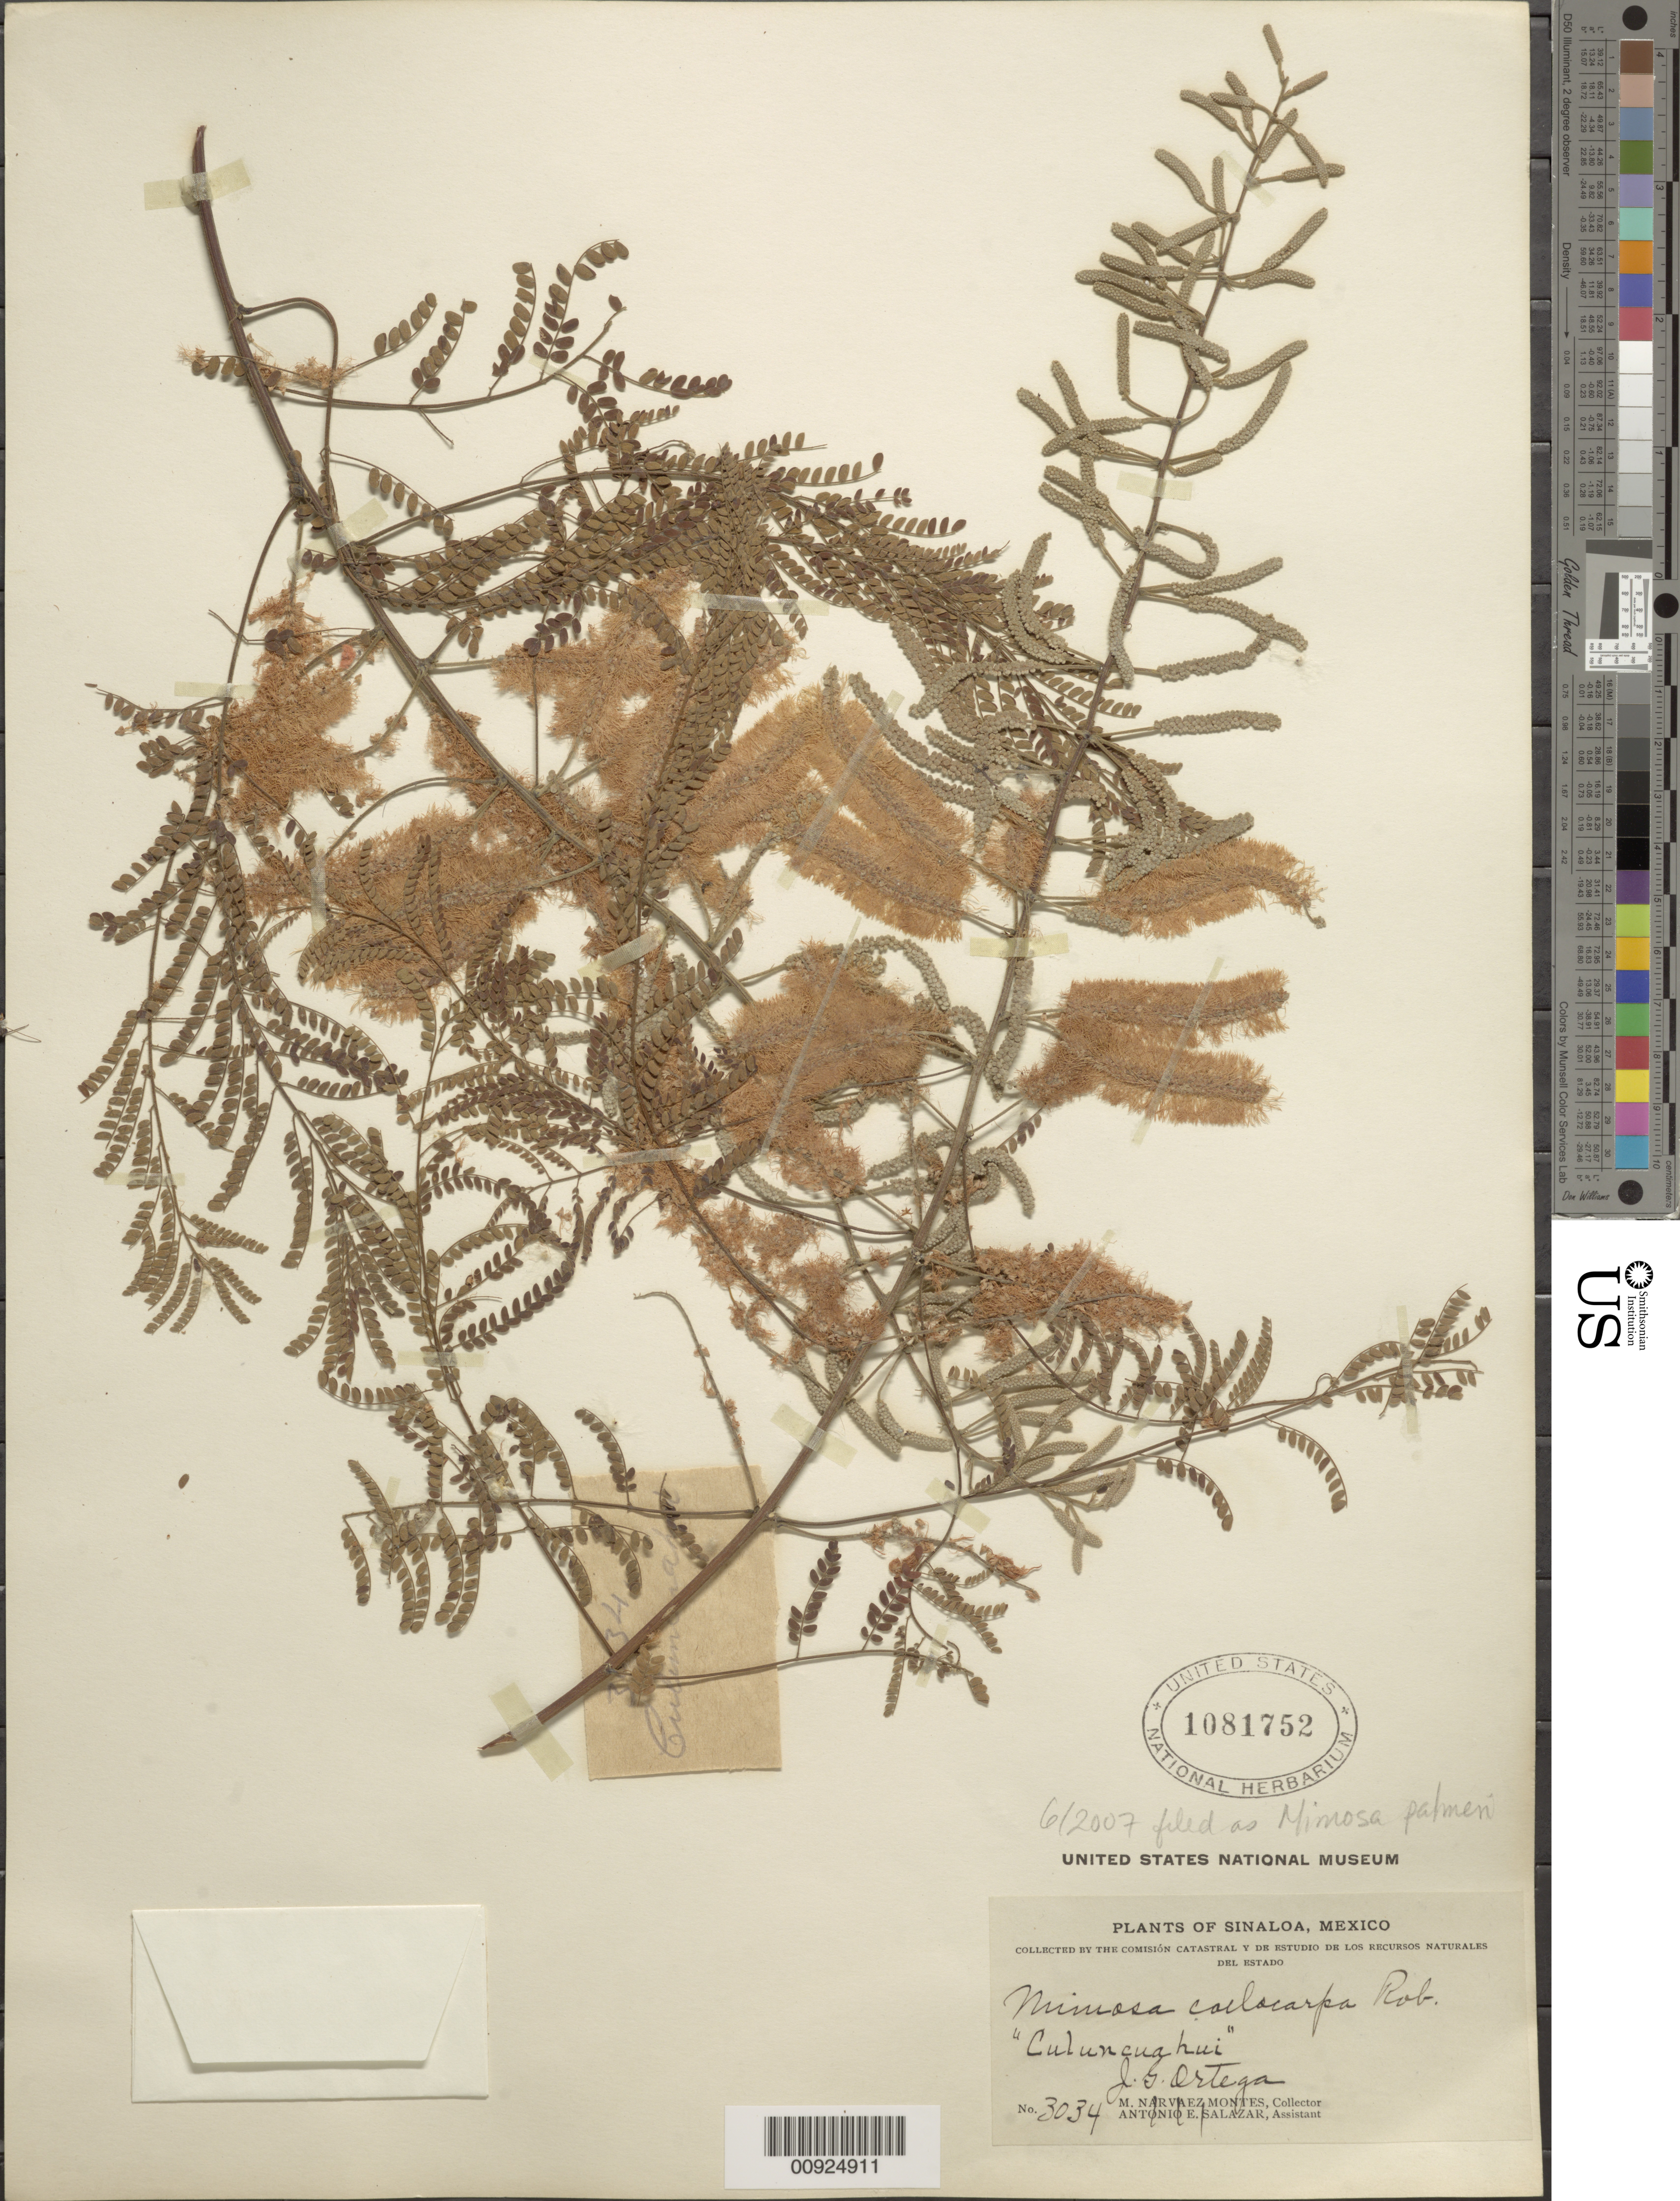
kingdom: Plantae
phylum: Tracheophyta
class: Magnoliopsida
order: Fabales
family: Fabaceae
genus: Mimosa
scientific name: Mimosa palmeri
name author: Rose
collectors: J. Ortega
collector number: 3034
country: Mexico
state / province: Sinaloa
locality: Sinaloa.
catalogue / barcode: US 1081752